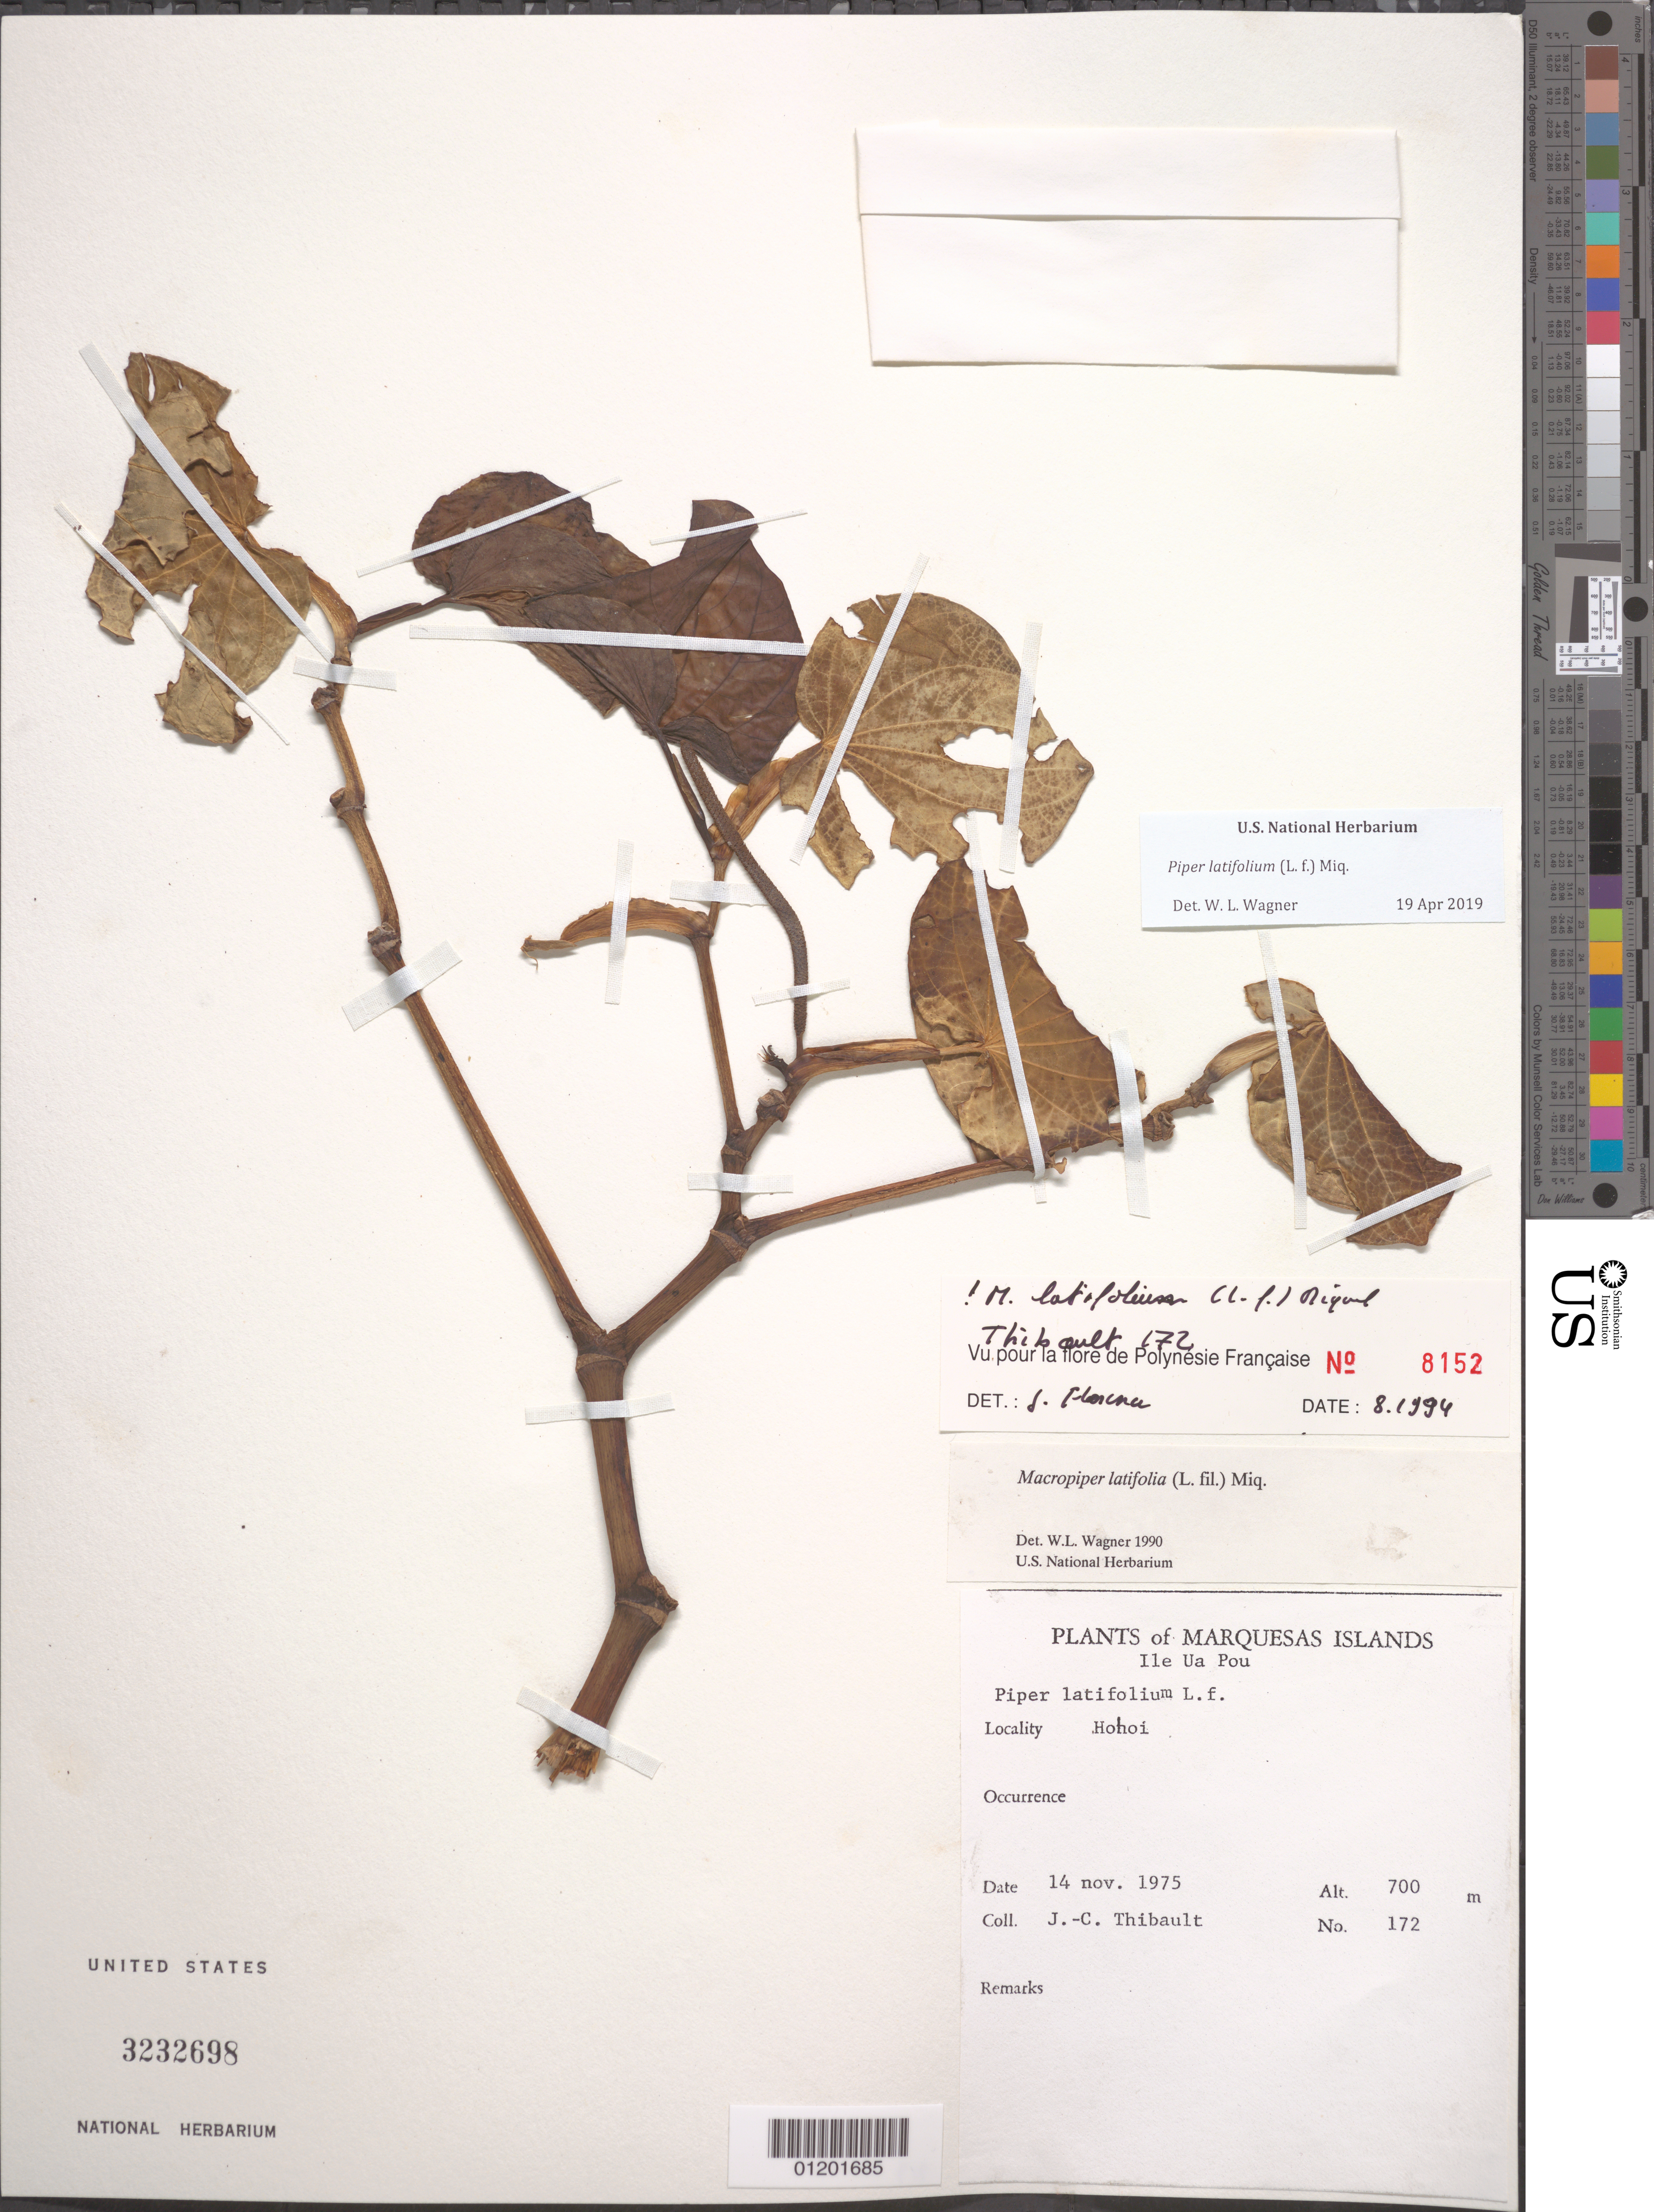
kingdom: Plantae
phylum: Tracheophyta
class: Magnoliopsida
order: Piperales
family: Piperaceae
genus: Piper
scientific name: Piper latifolium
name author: L. f.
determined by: Wagner, W. L., (BOT), Smithsonian Institution - National Museum of Natural History (UNITED STATES)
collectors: J. Thibault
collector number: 172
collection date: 1975-11-14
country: French Polynesia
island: Ua Pou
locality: Hohoi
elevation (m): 700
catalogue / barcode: US 3232698